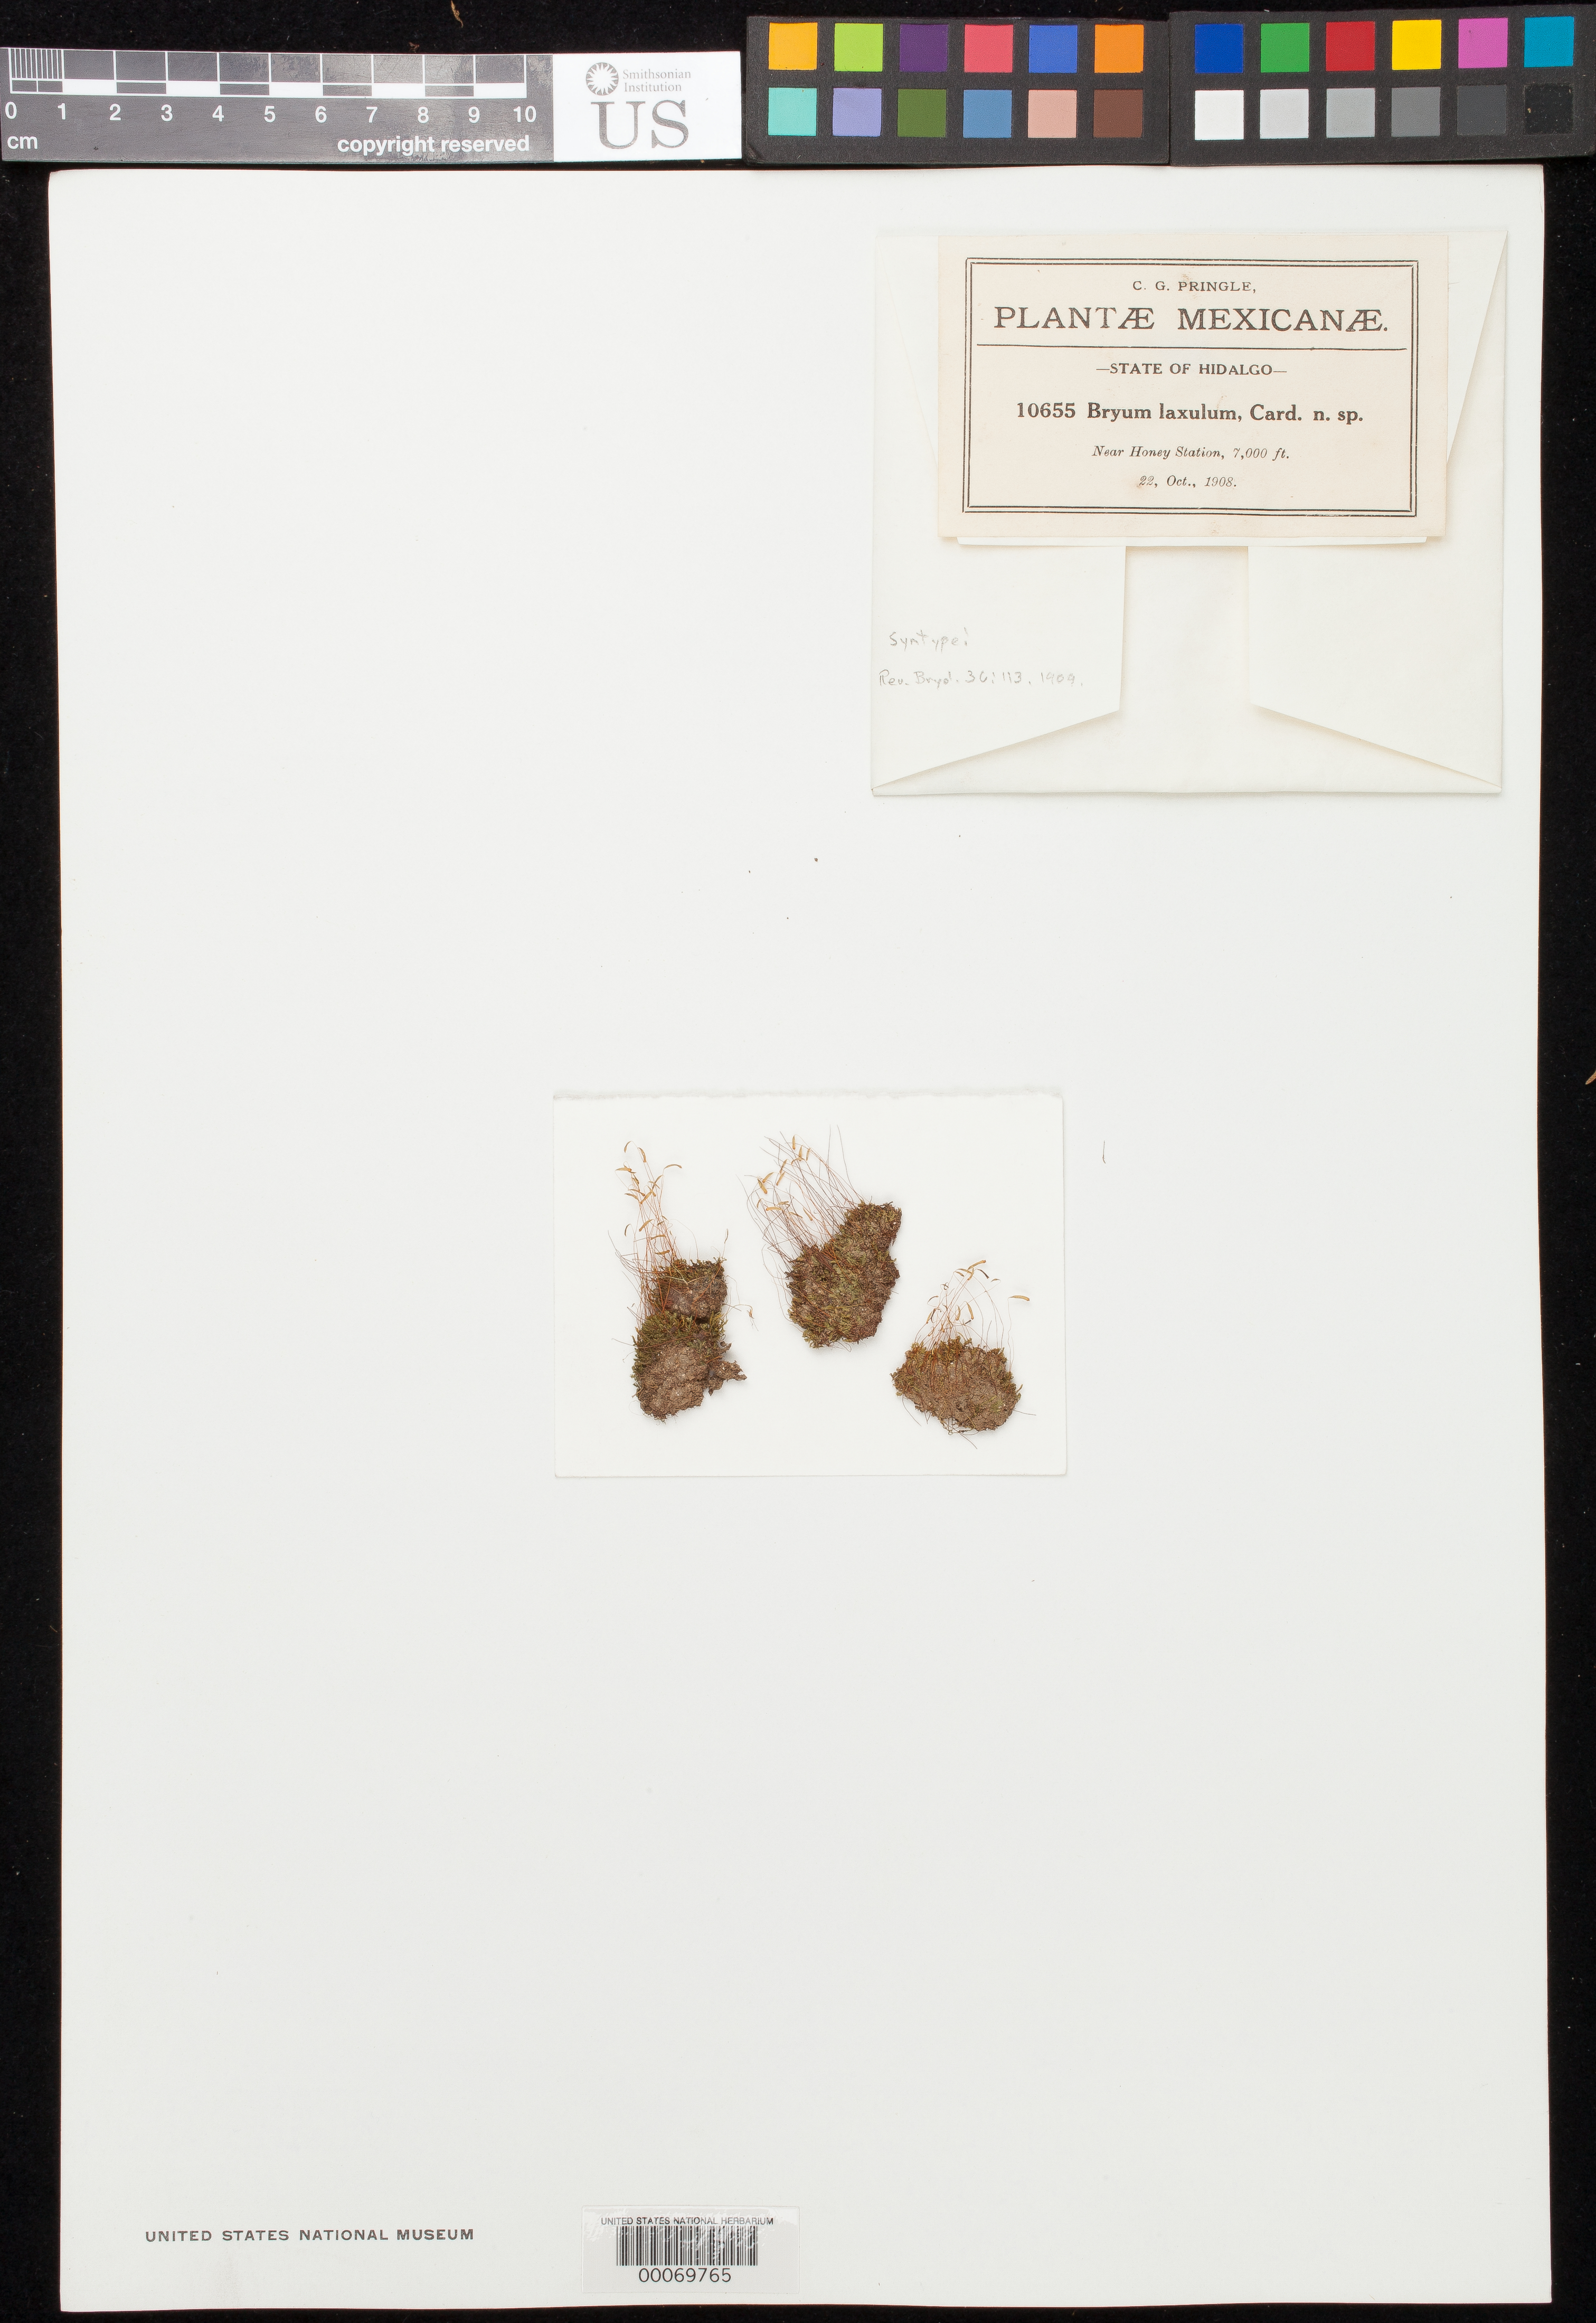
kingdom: Plantae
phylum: Bryophyta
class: Bryopsida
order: Bryales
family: Bryaceae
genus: Bryum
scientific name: Bryum laxulum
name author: Cardot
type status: Syntype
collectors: C. G. Pringle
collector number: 10655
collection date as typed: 22 Oct 1908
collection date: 1908-10-22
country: Mexico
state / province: Hidalgo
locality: Honey Station. [Honey Railroad Station is in Puebla state, not Hidalgo]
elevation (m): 2134